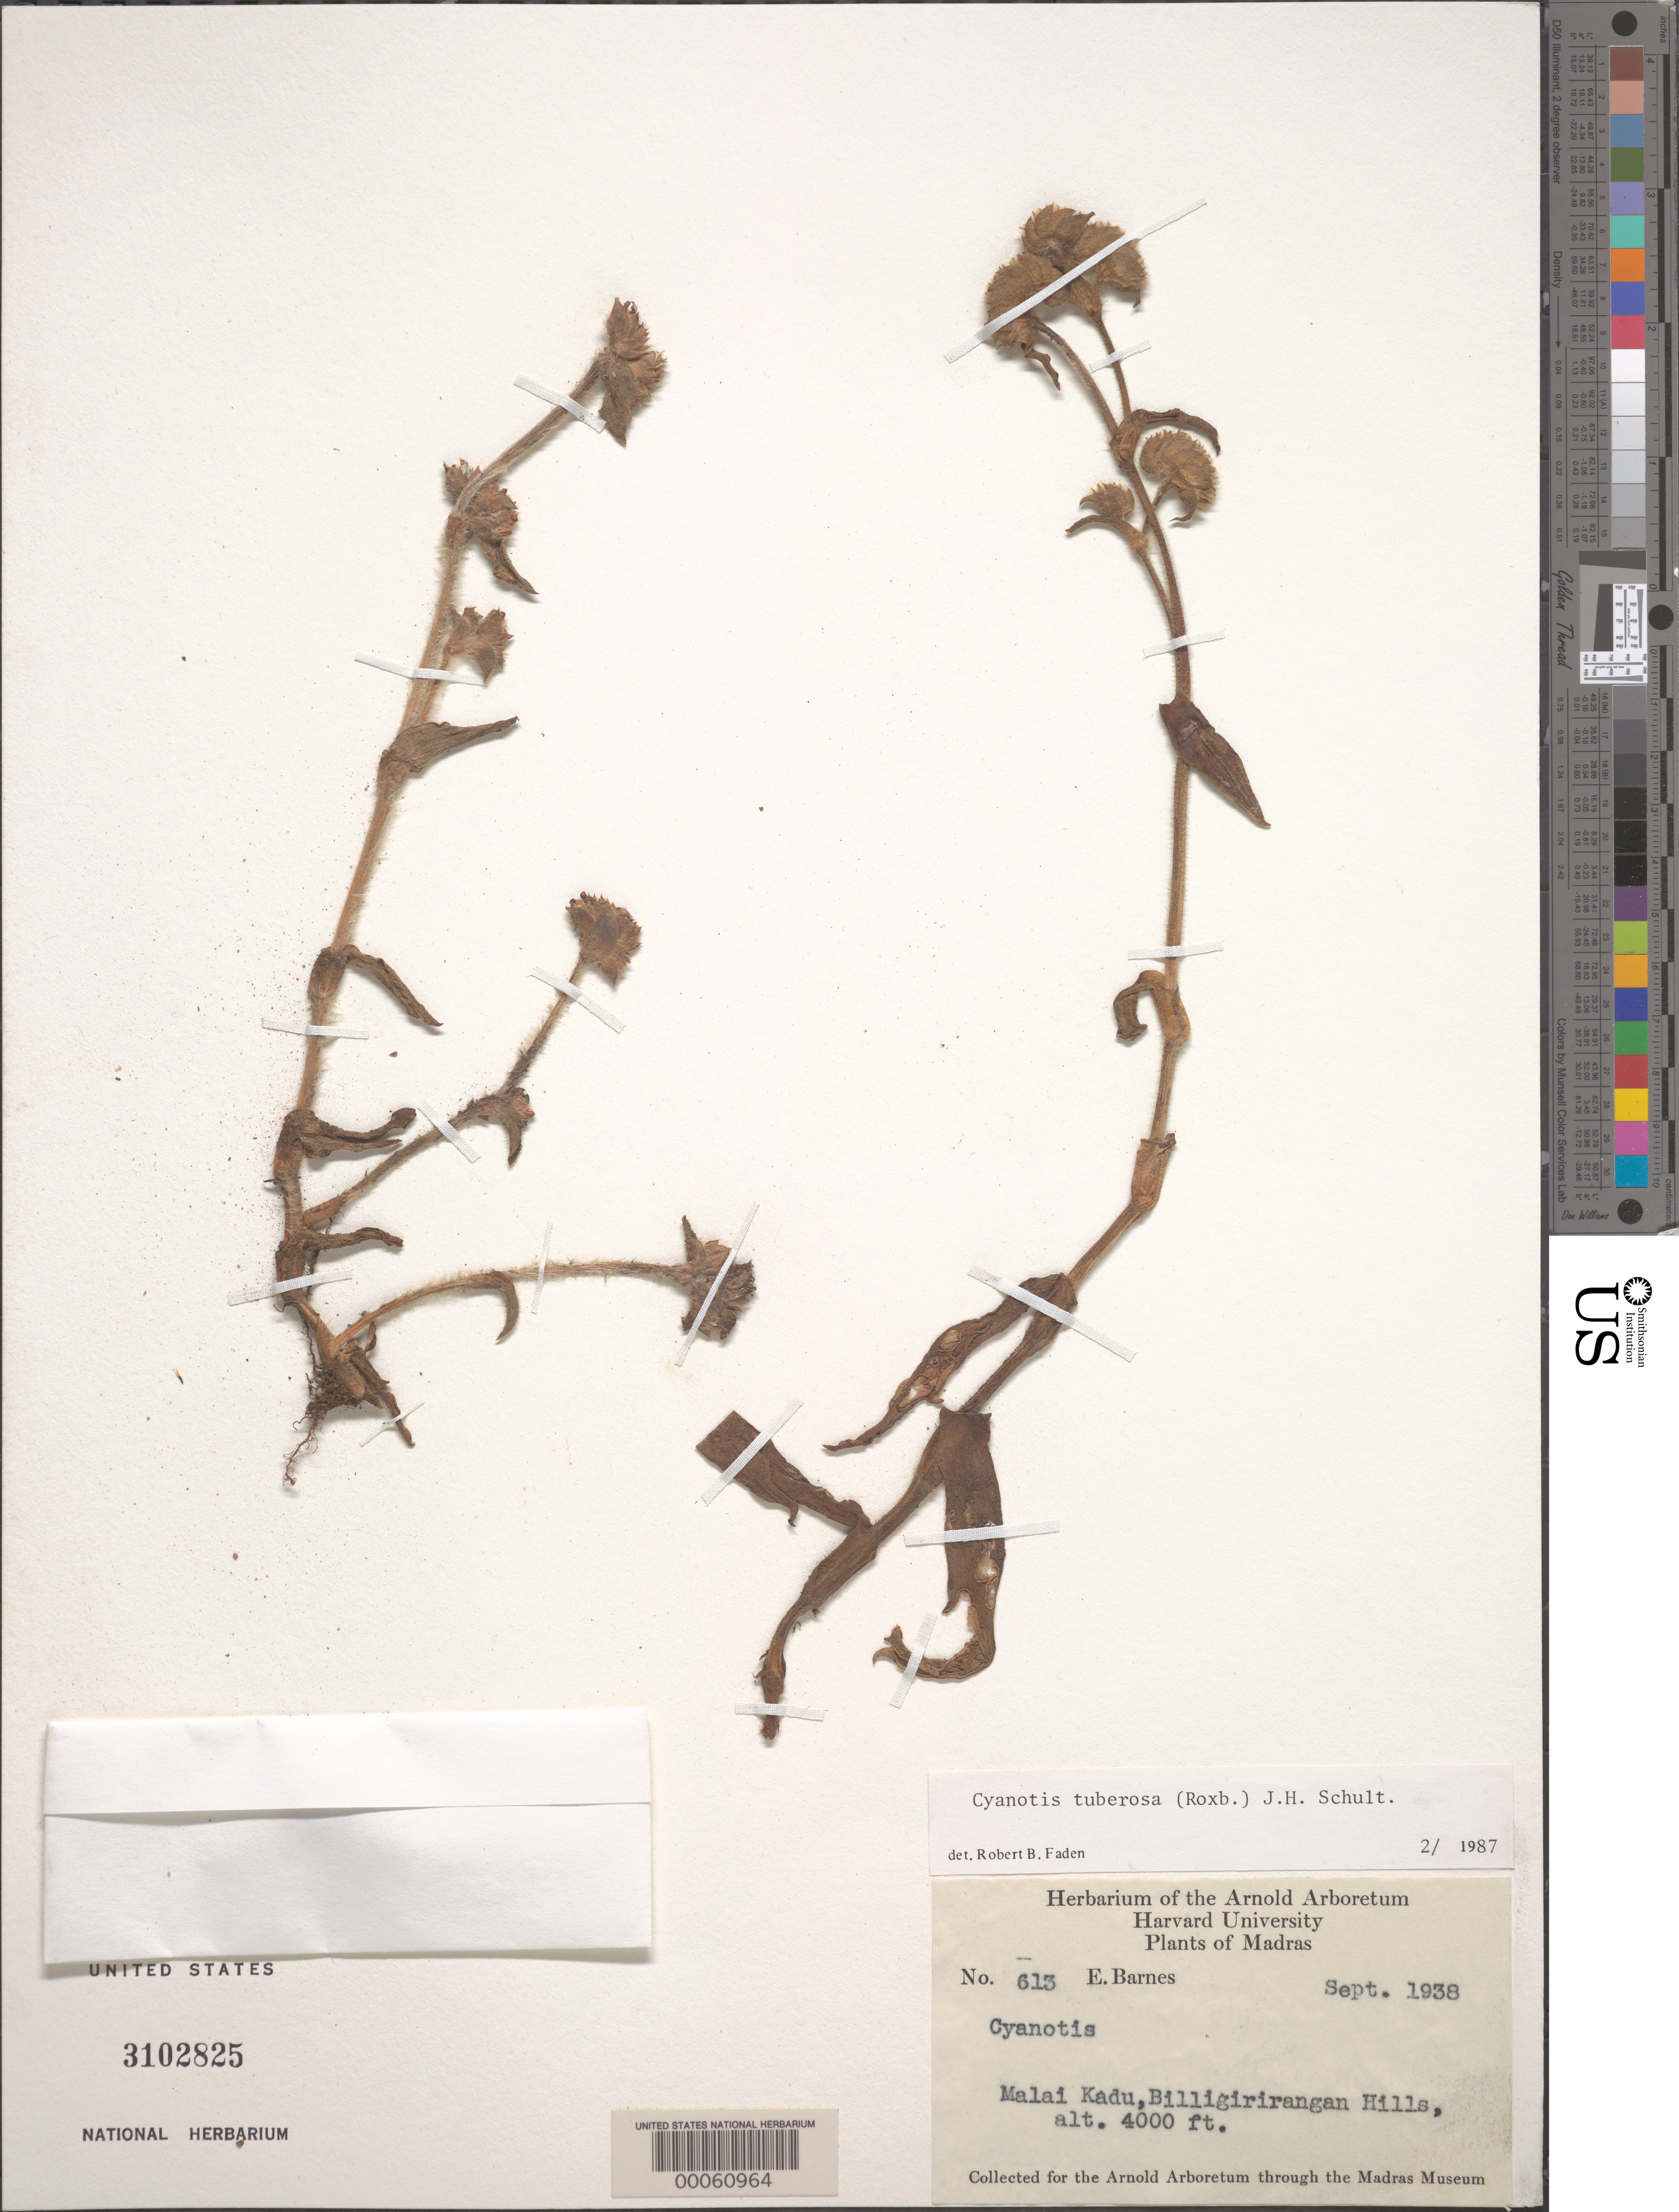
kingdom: Plantae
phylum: Tracheophyta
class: Liliopsida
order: Commelinales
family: Commelinaceae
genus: Cyanotis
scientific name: Cyanotis tuberosa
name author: (Roxb.) Schult. & Schult. f.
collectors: E. Barnes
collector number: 613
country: India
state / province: Karnataka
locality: Malai kadu, billigirirangan hills, mysore state [mysore state = karnataka.]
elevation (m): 1219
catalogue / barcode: US 3102825